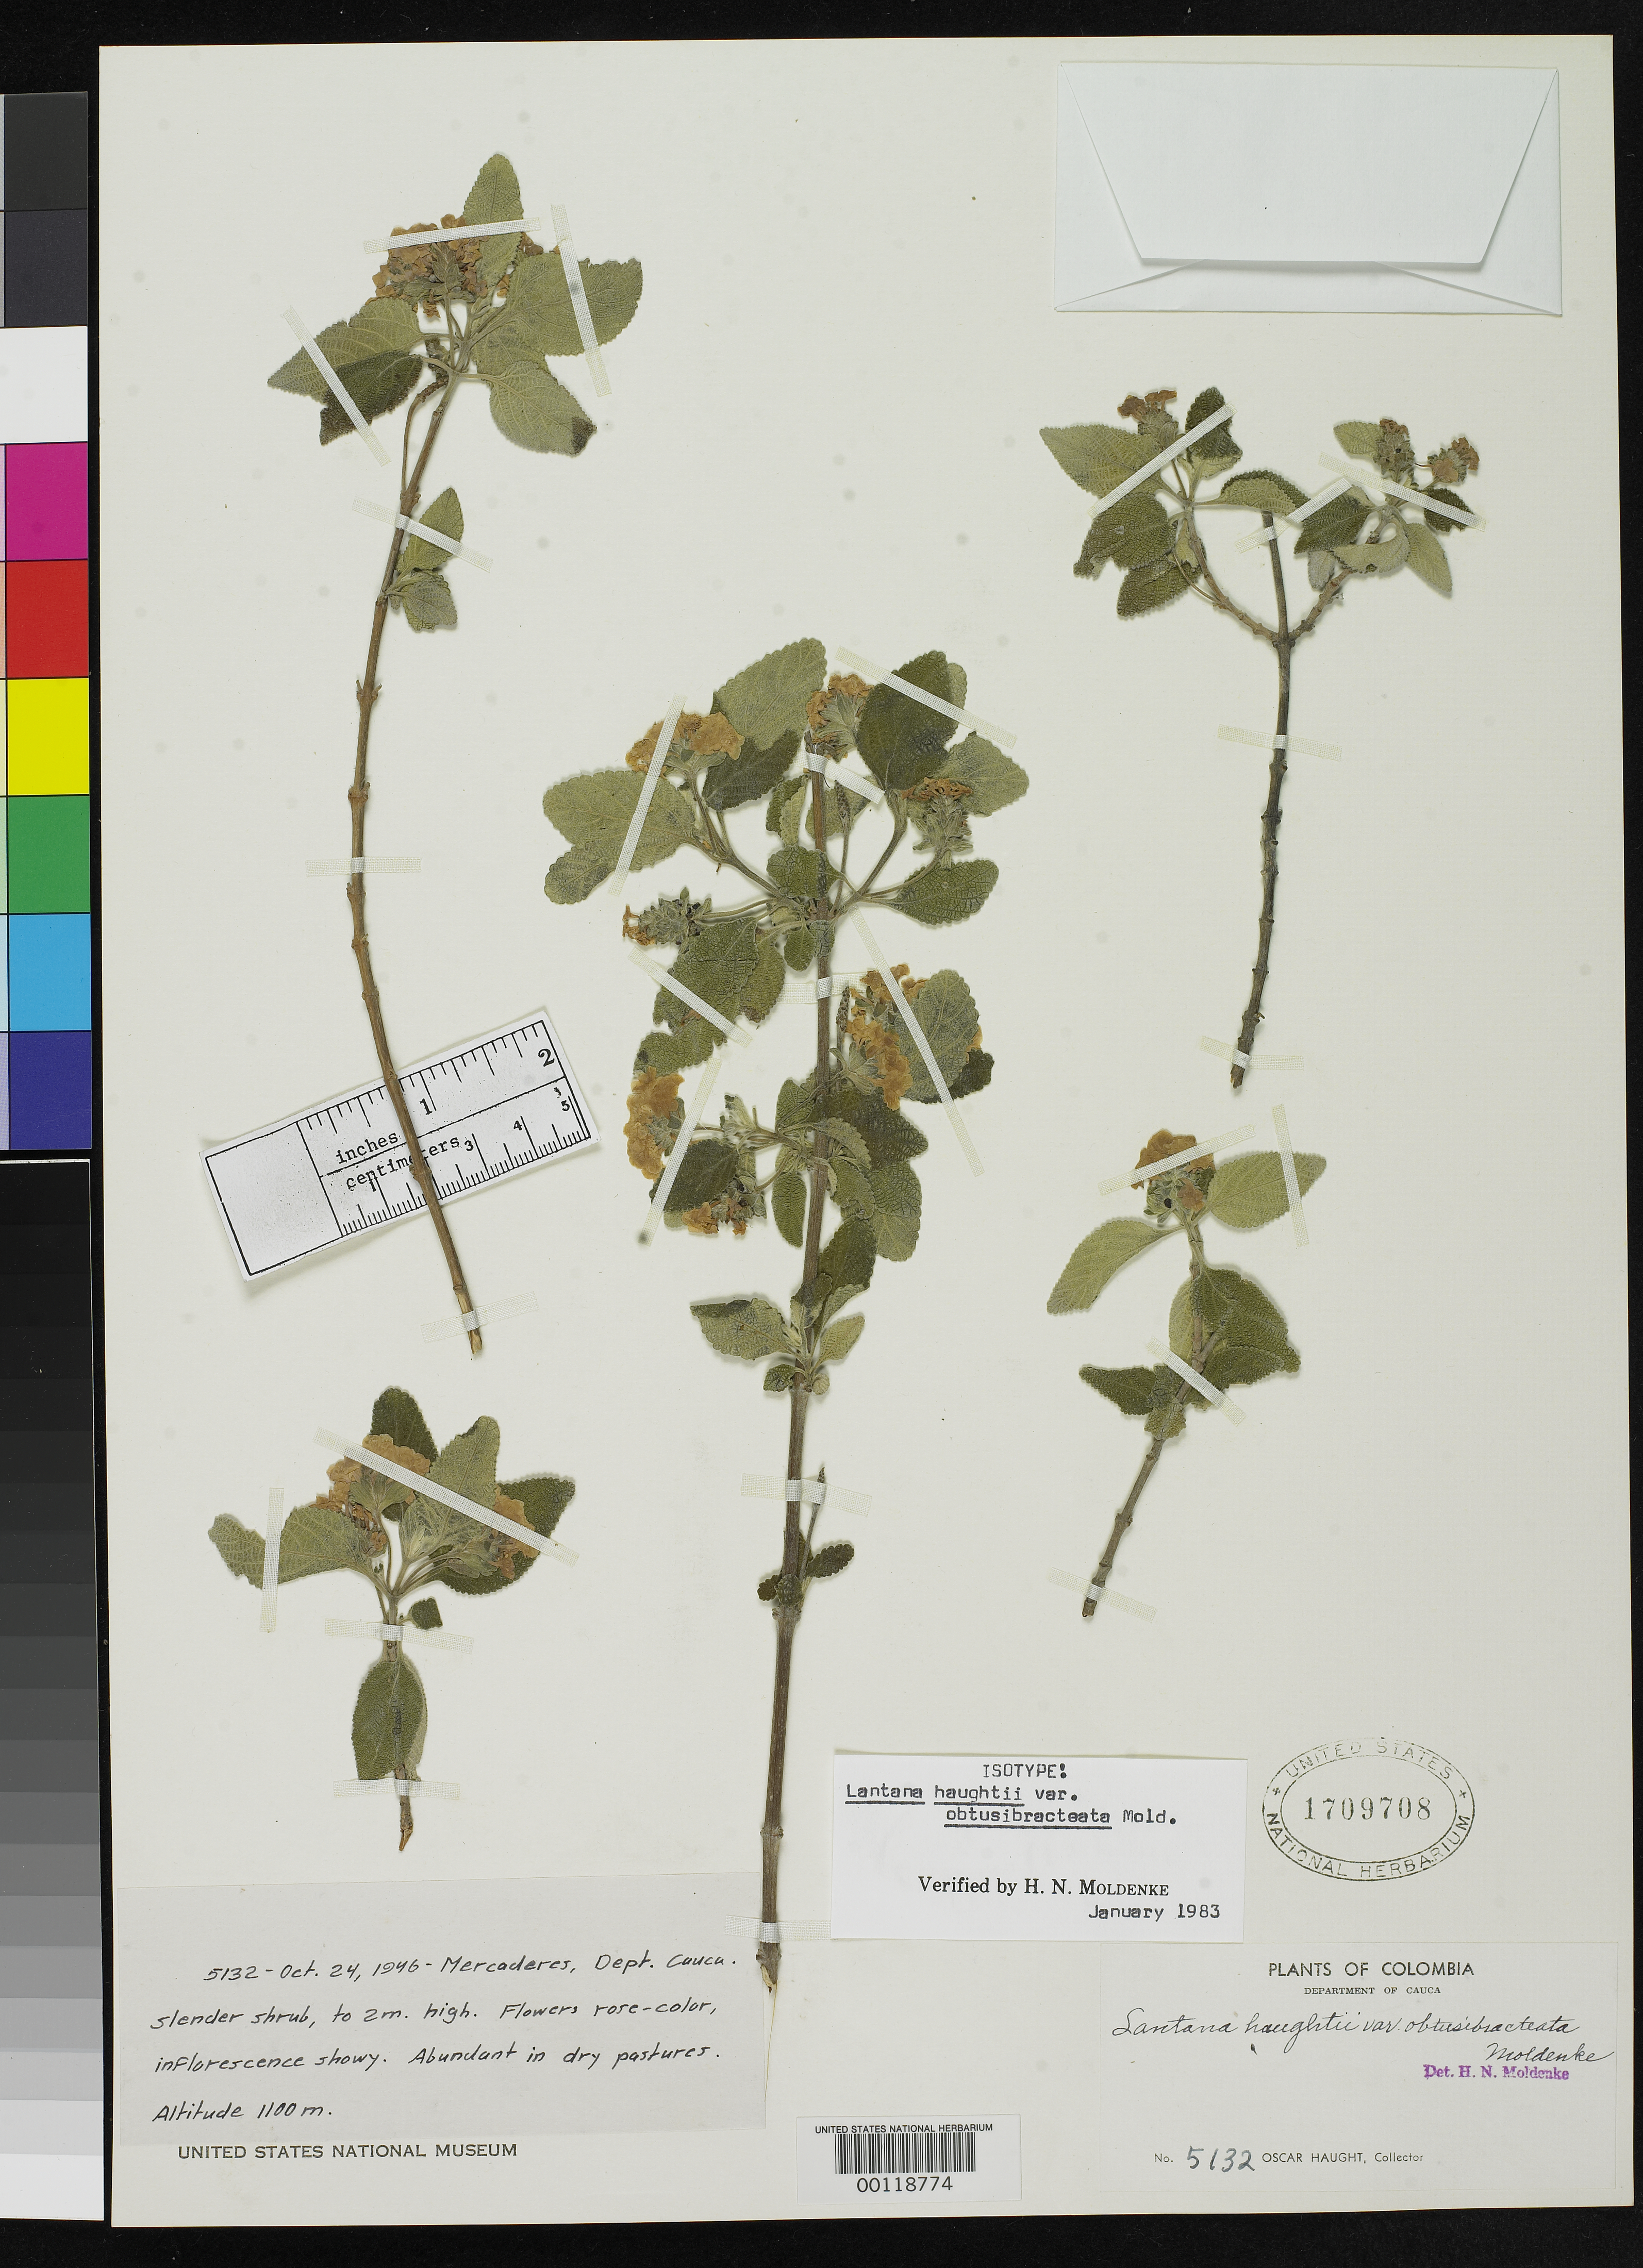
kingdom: Plantae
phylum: Tracheophyta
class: Magnoliopsida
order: Lamiales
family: Verbenaceae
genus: Lantana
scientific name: Lantana haughtii var. obtusibracteata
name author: Moldenke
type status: Isotype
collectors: O. L. Haught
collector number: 5132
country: Colombia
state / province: Cauca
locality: Mercaderes.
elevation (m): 1100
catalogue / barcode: US 1709708